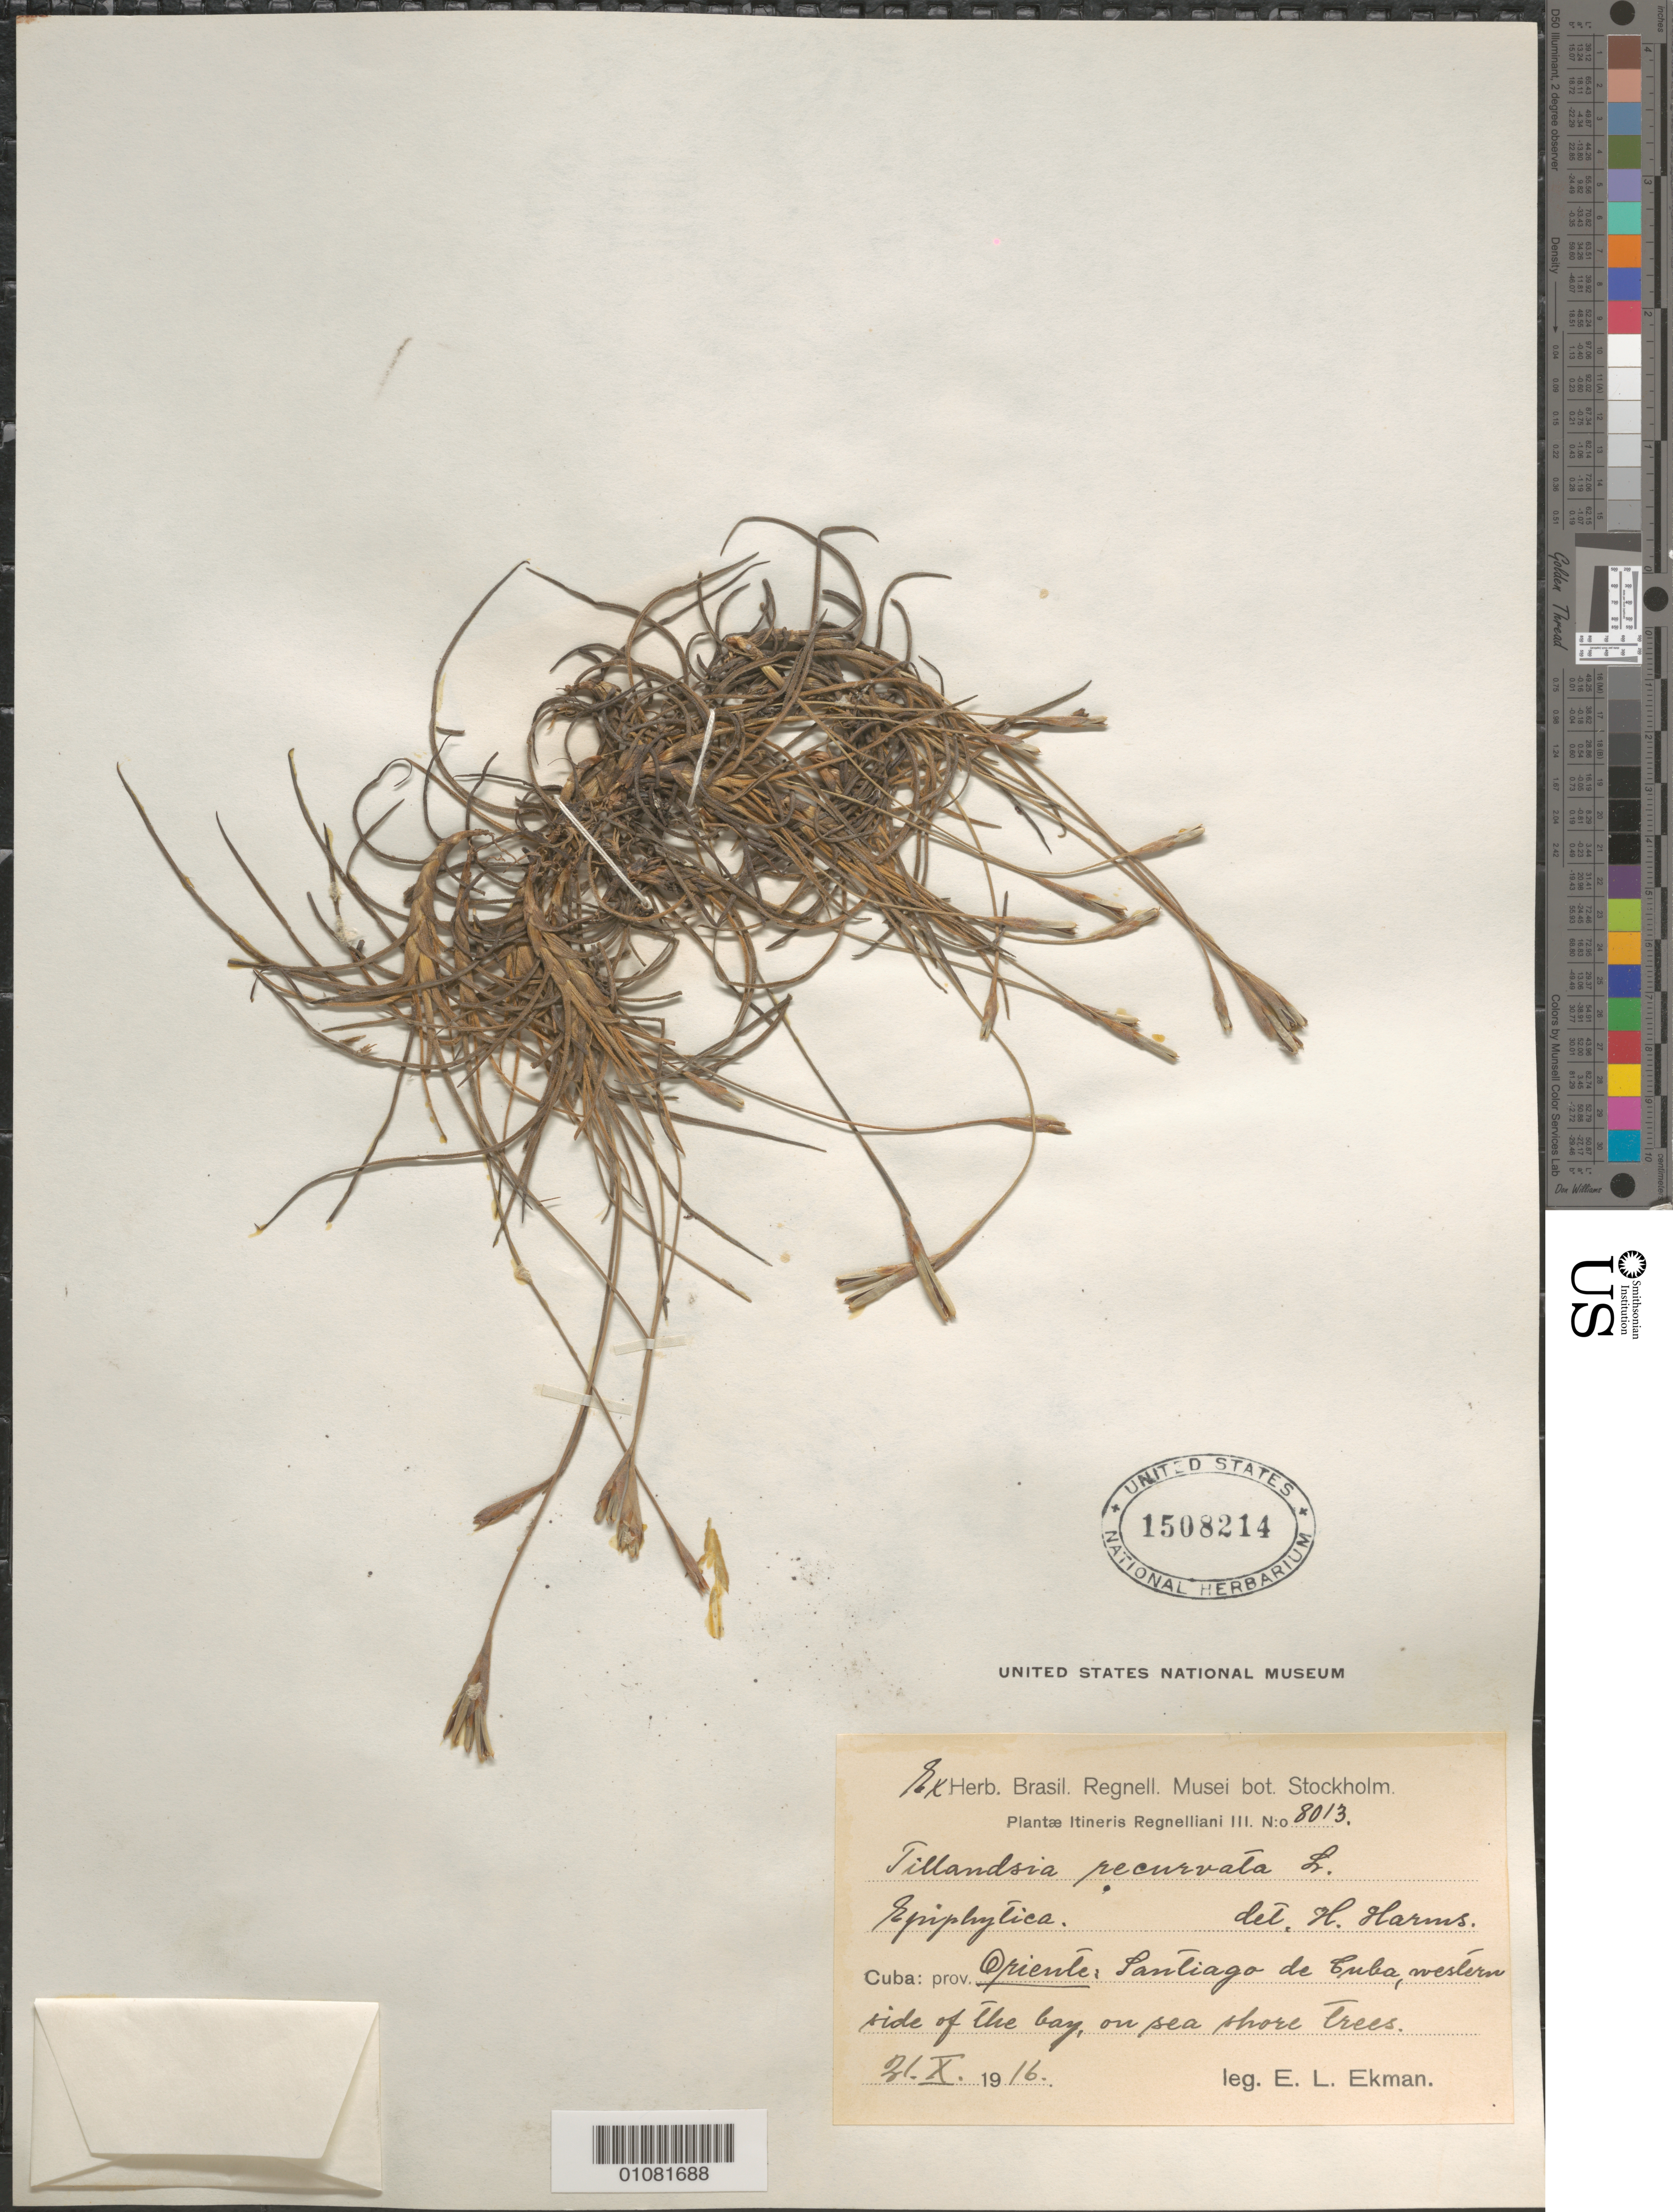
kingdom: Plantae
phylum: Tracheophyta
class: Liliopsida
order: Poales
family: Bromeliaceae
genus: Tillandsia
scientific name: Tillandsia recurvata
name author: L.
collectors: E. L. Ekman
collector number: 8013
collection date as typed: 21 Oct 1916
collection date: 1916-10-21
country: Cuba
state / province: Santiago de Cuba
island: Cuba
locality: Santiago de Cuba, western side of the bay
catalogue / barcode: US 1508214